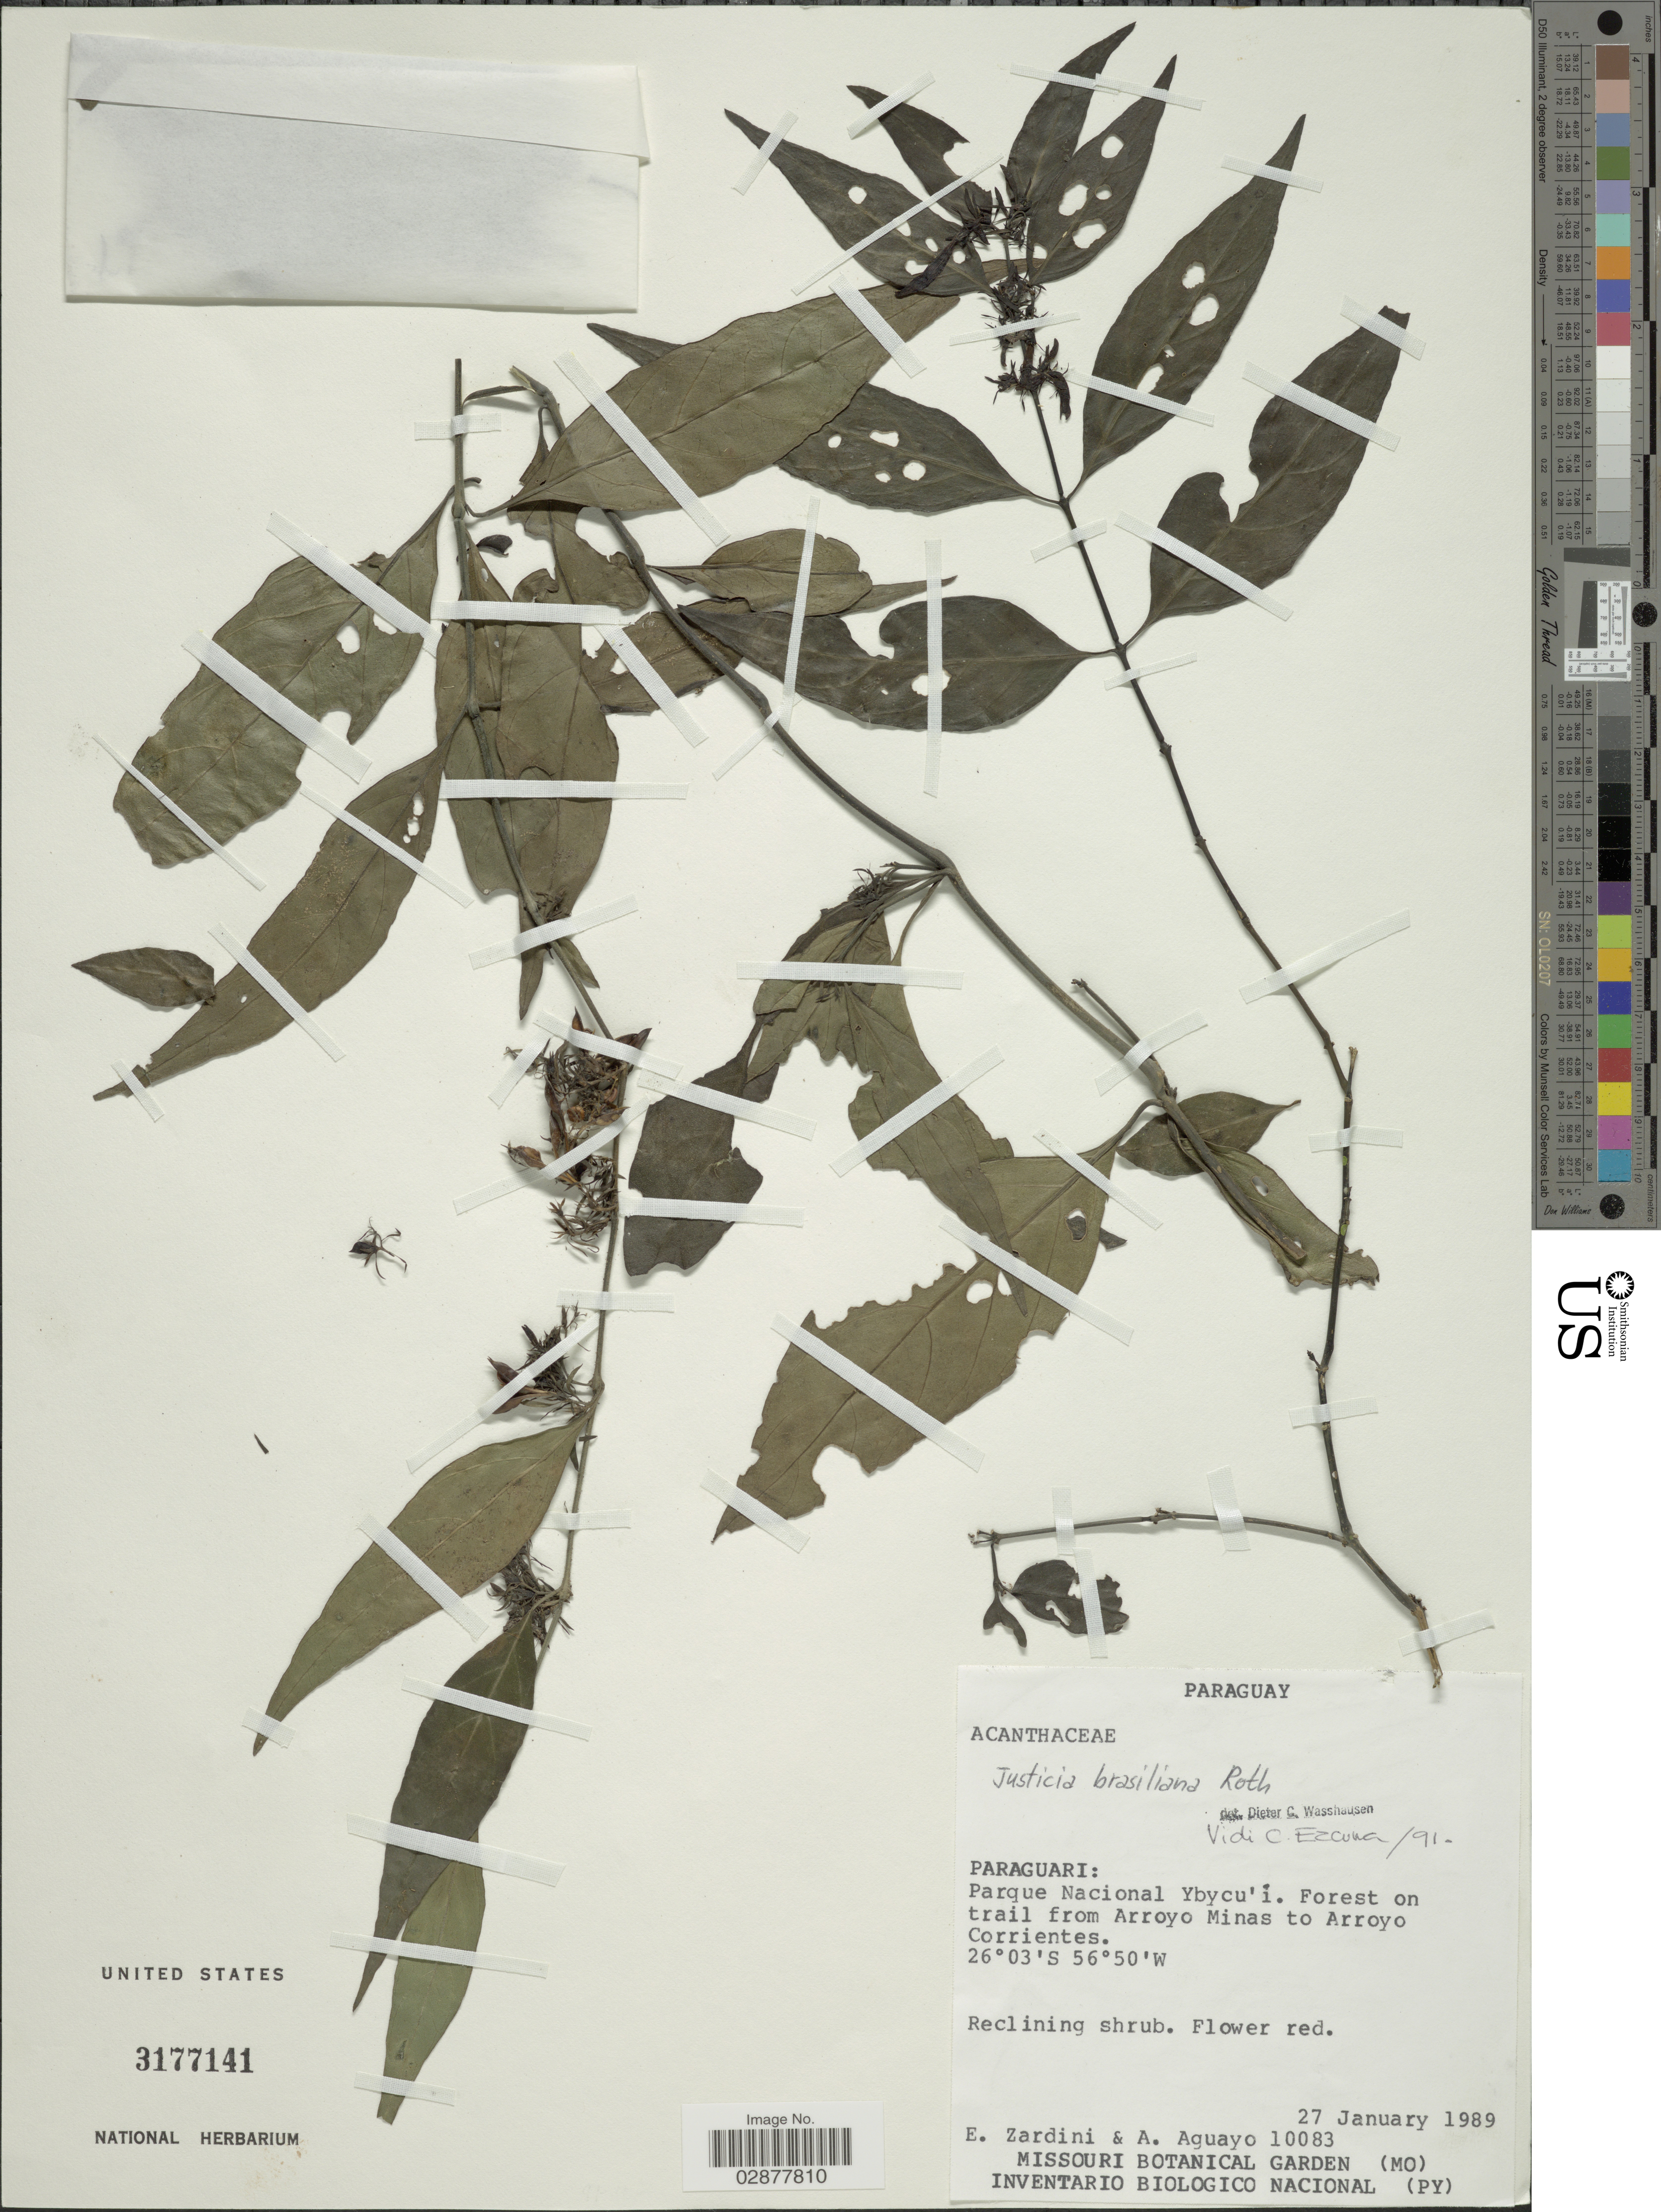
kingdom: Plantae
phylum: Tracheophyta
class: Magnoliopsida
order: Lamiales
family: Acanthaceae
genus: Justicia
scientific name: Justicia brasiliana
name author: Roth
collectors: E. Zardini & A. Aguayo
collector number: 10083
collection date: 1989-01-27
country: Paraguay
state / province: Paraguari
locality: Parque Nacional Ybycu'i. Forest on trail from Arroyo Minas to Arroyo Corrientes.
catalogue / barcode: US 3177141